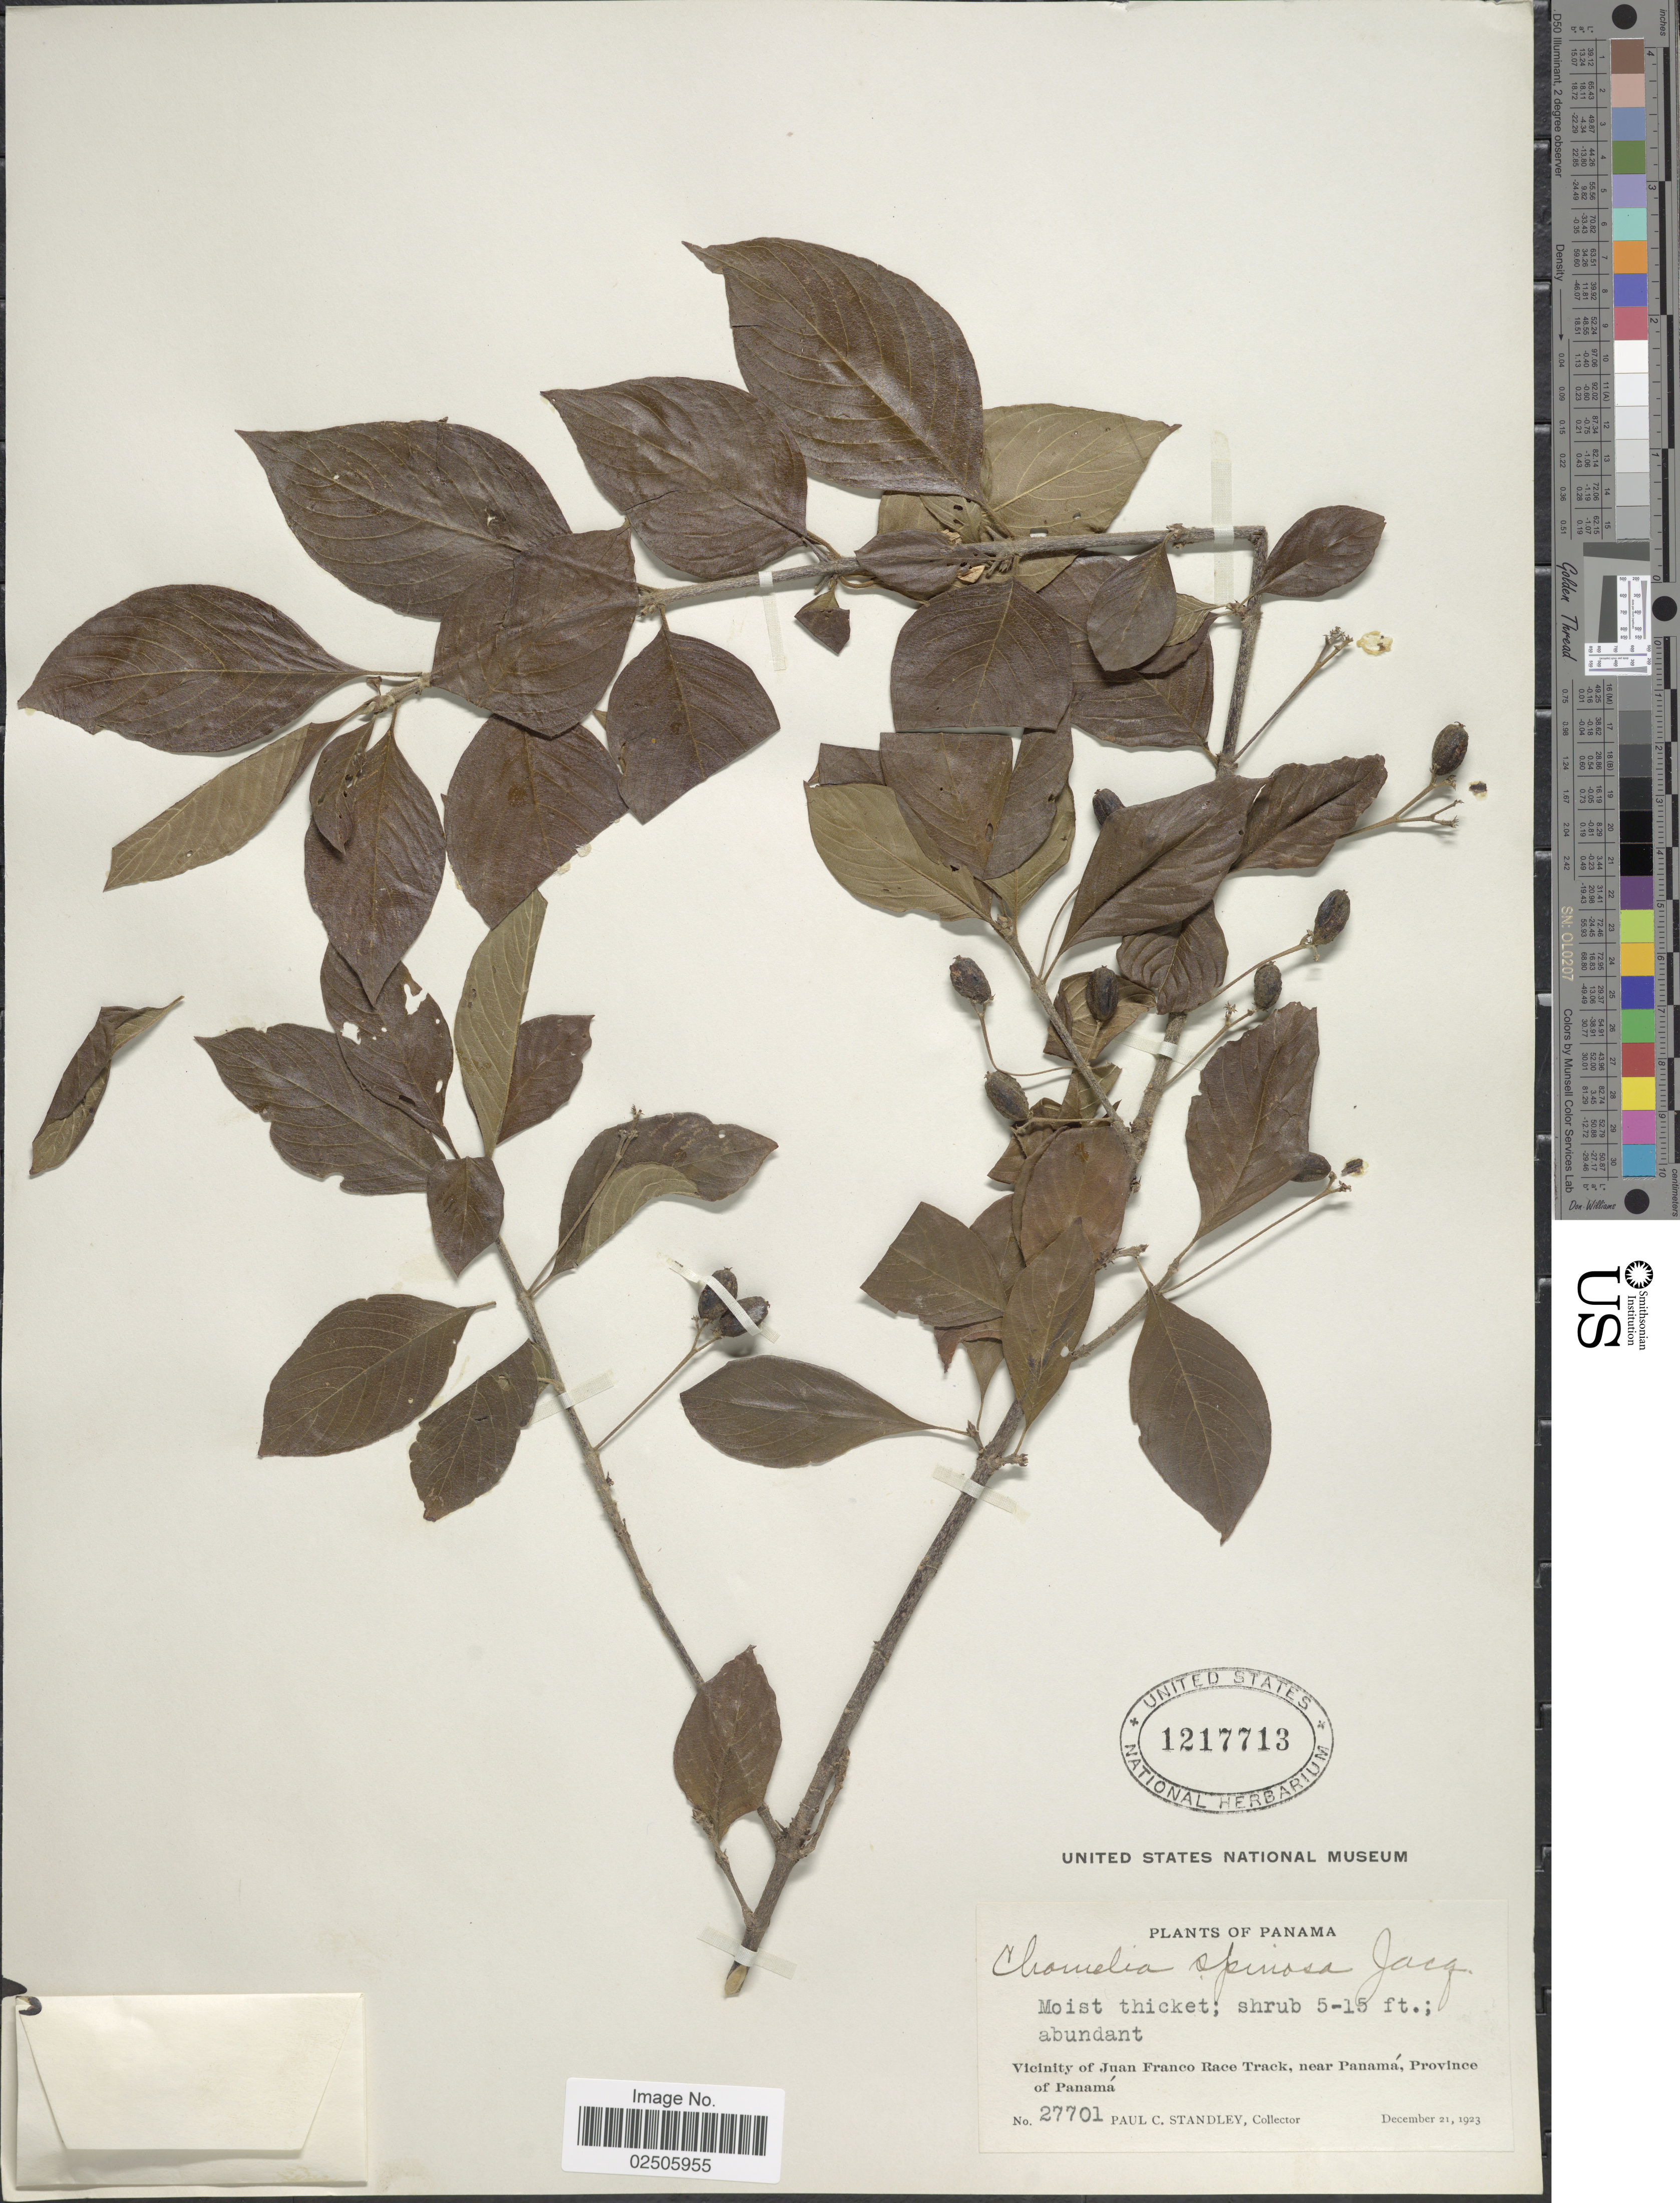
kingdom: Plantae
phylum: Tracheophyta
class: Magnoliopsida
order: Gentianales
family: Rubiaceae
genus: Chomelia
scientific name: Chomelia spinosa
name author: Jacq.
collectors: P. C. Standley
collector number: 27701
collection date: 1923-12-21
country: Panama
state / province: Panamá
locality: Vicinity of Juan Franco Race Track, near Panama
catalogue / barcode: US 1217713